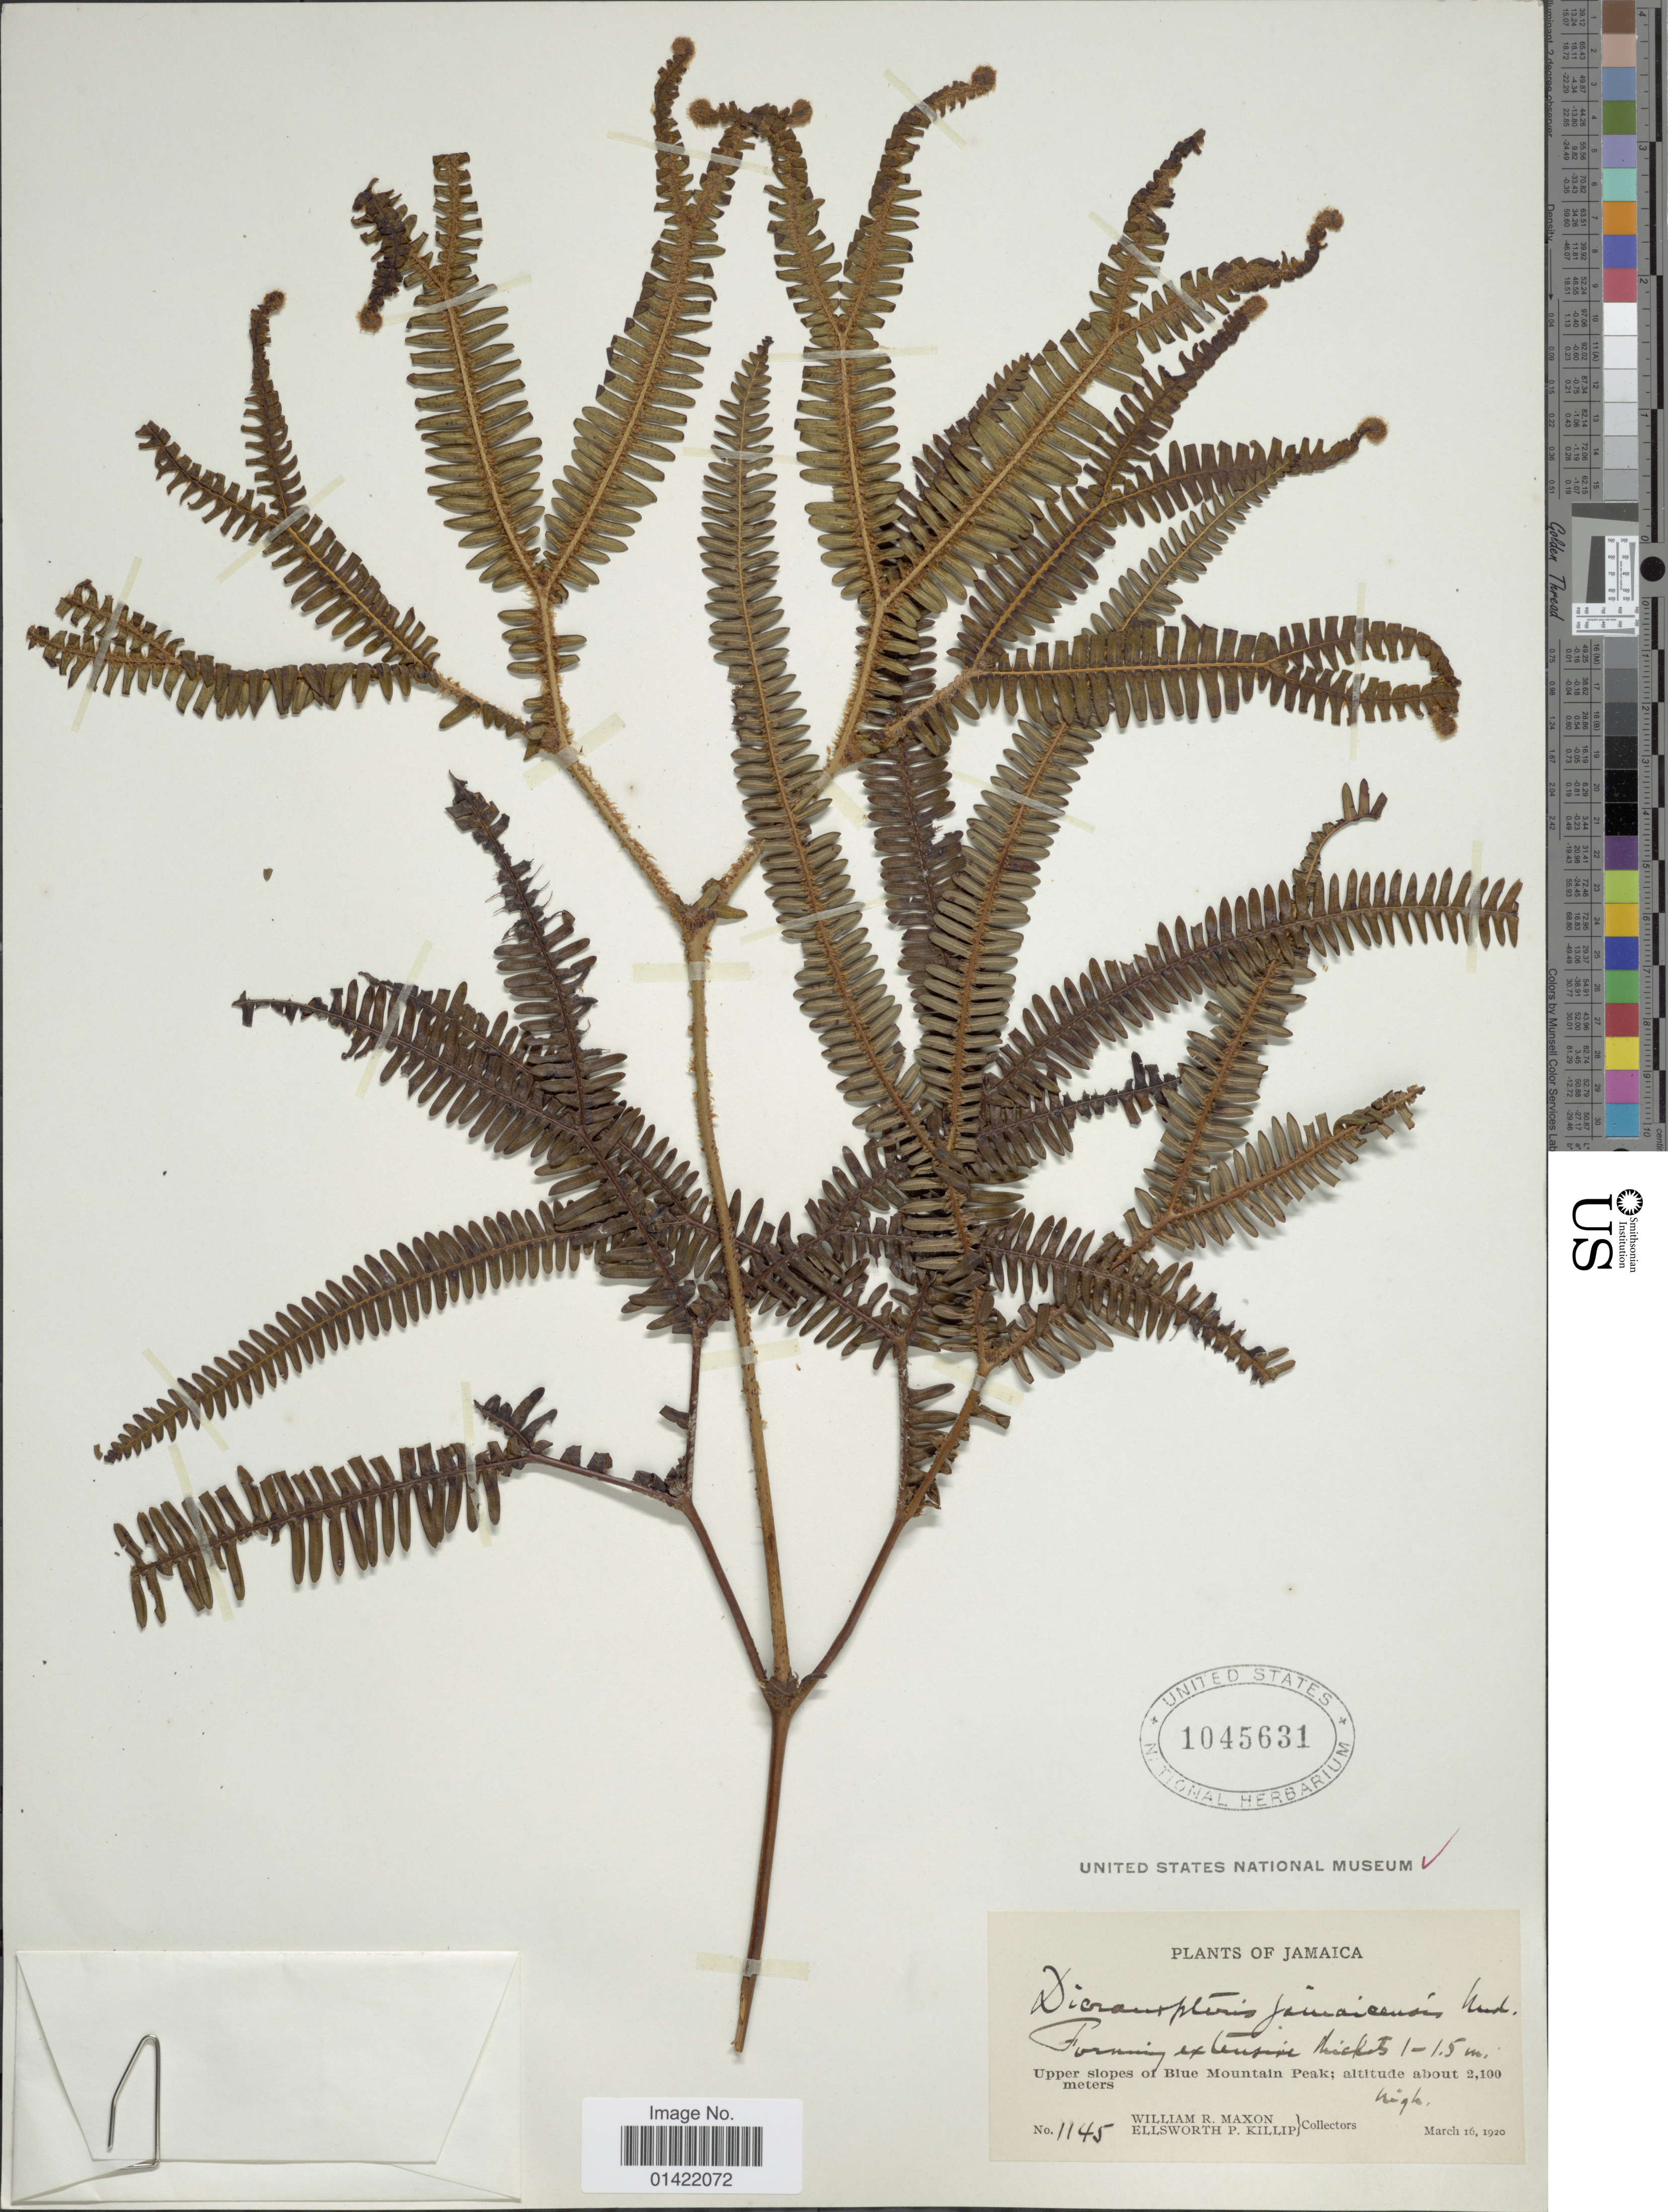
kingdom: Plantae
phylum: Tracheophyta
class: Polypodiopsida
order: Gleicheniales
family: Gleicheniaceae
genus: Sticherus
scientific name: Sticherus jamaicensis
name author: (Underw.) Nakai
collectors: W. R. Maxon & E. P. Killip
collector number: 1145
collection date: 1920-03-16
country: Jamaica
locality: Upper slopes of Blue Mountain Peak.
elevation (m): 2100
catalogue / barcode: US 1045631